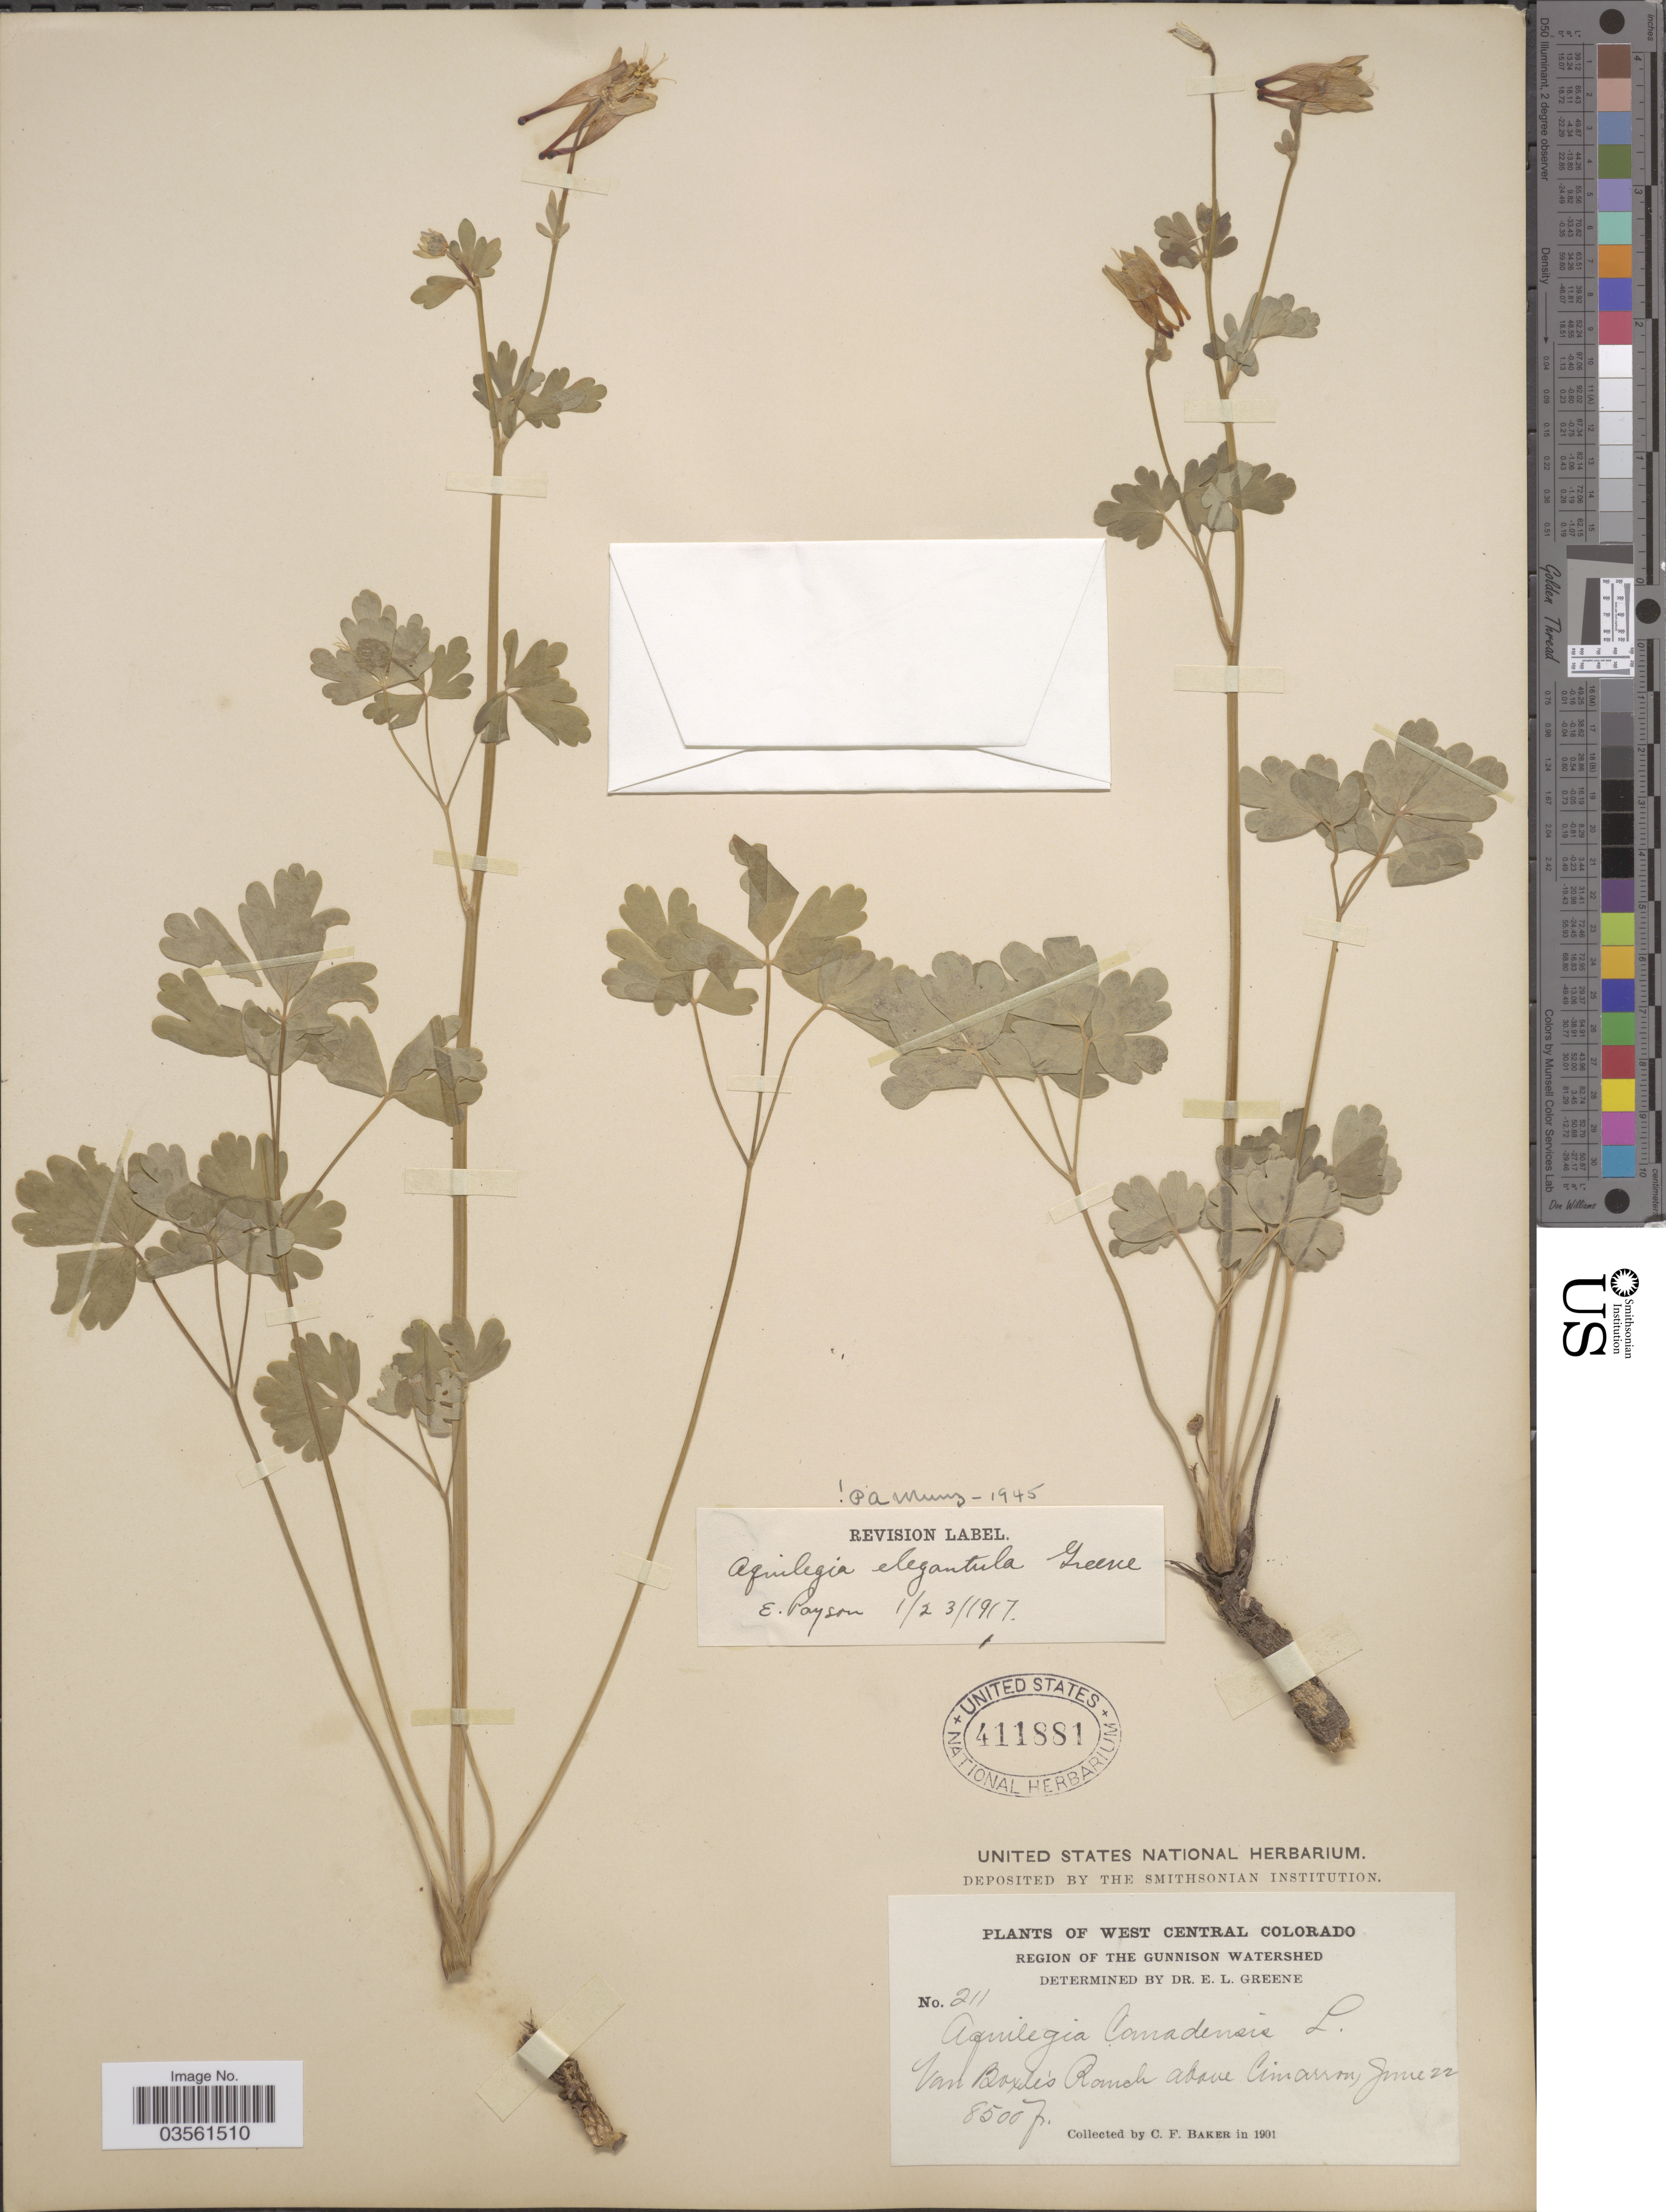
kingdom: Plantae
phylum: Tracheophyta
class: Magnoliopsida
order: Ranunculales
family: Ranunculaceae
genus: Aquilegia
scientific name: Aquilegia elegantula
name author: Greene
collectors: C. F. Baker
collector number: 211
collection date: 1901-06-22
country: United States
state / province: Colorado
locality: West Central Colorado. Region of the Gunnison Watershed. Van Boxles Ranch above Cimarron.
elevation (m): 2591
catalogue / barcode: US 411881